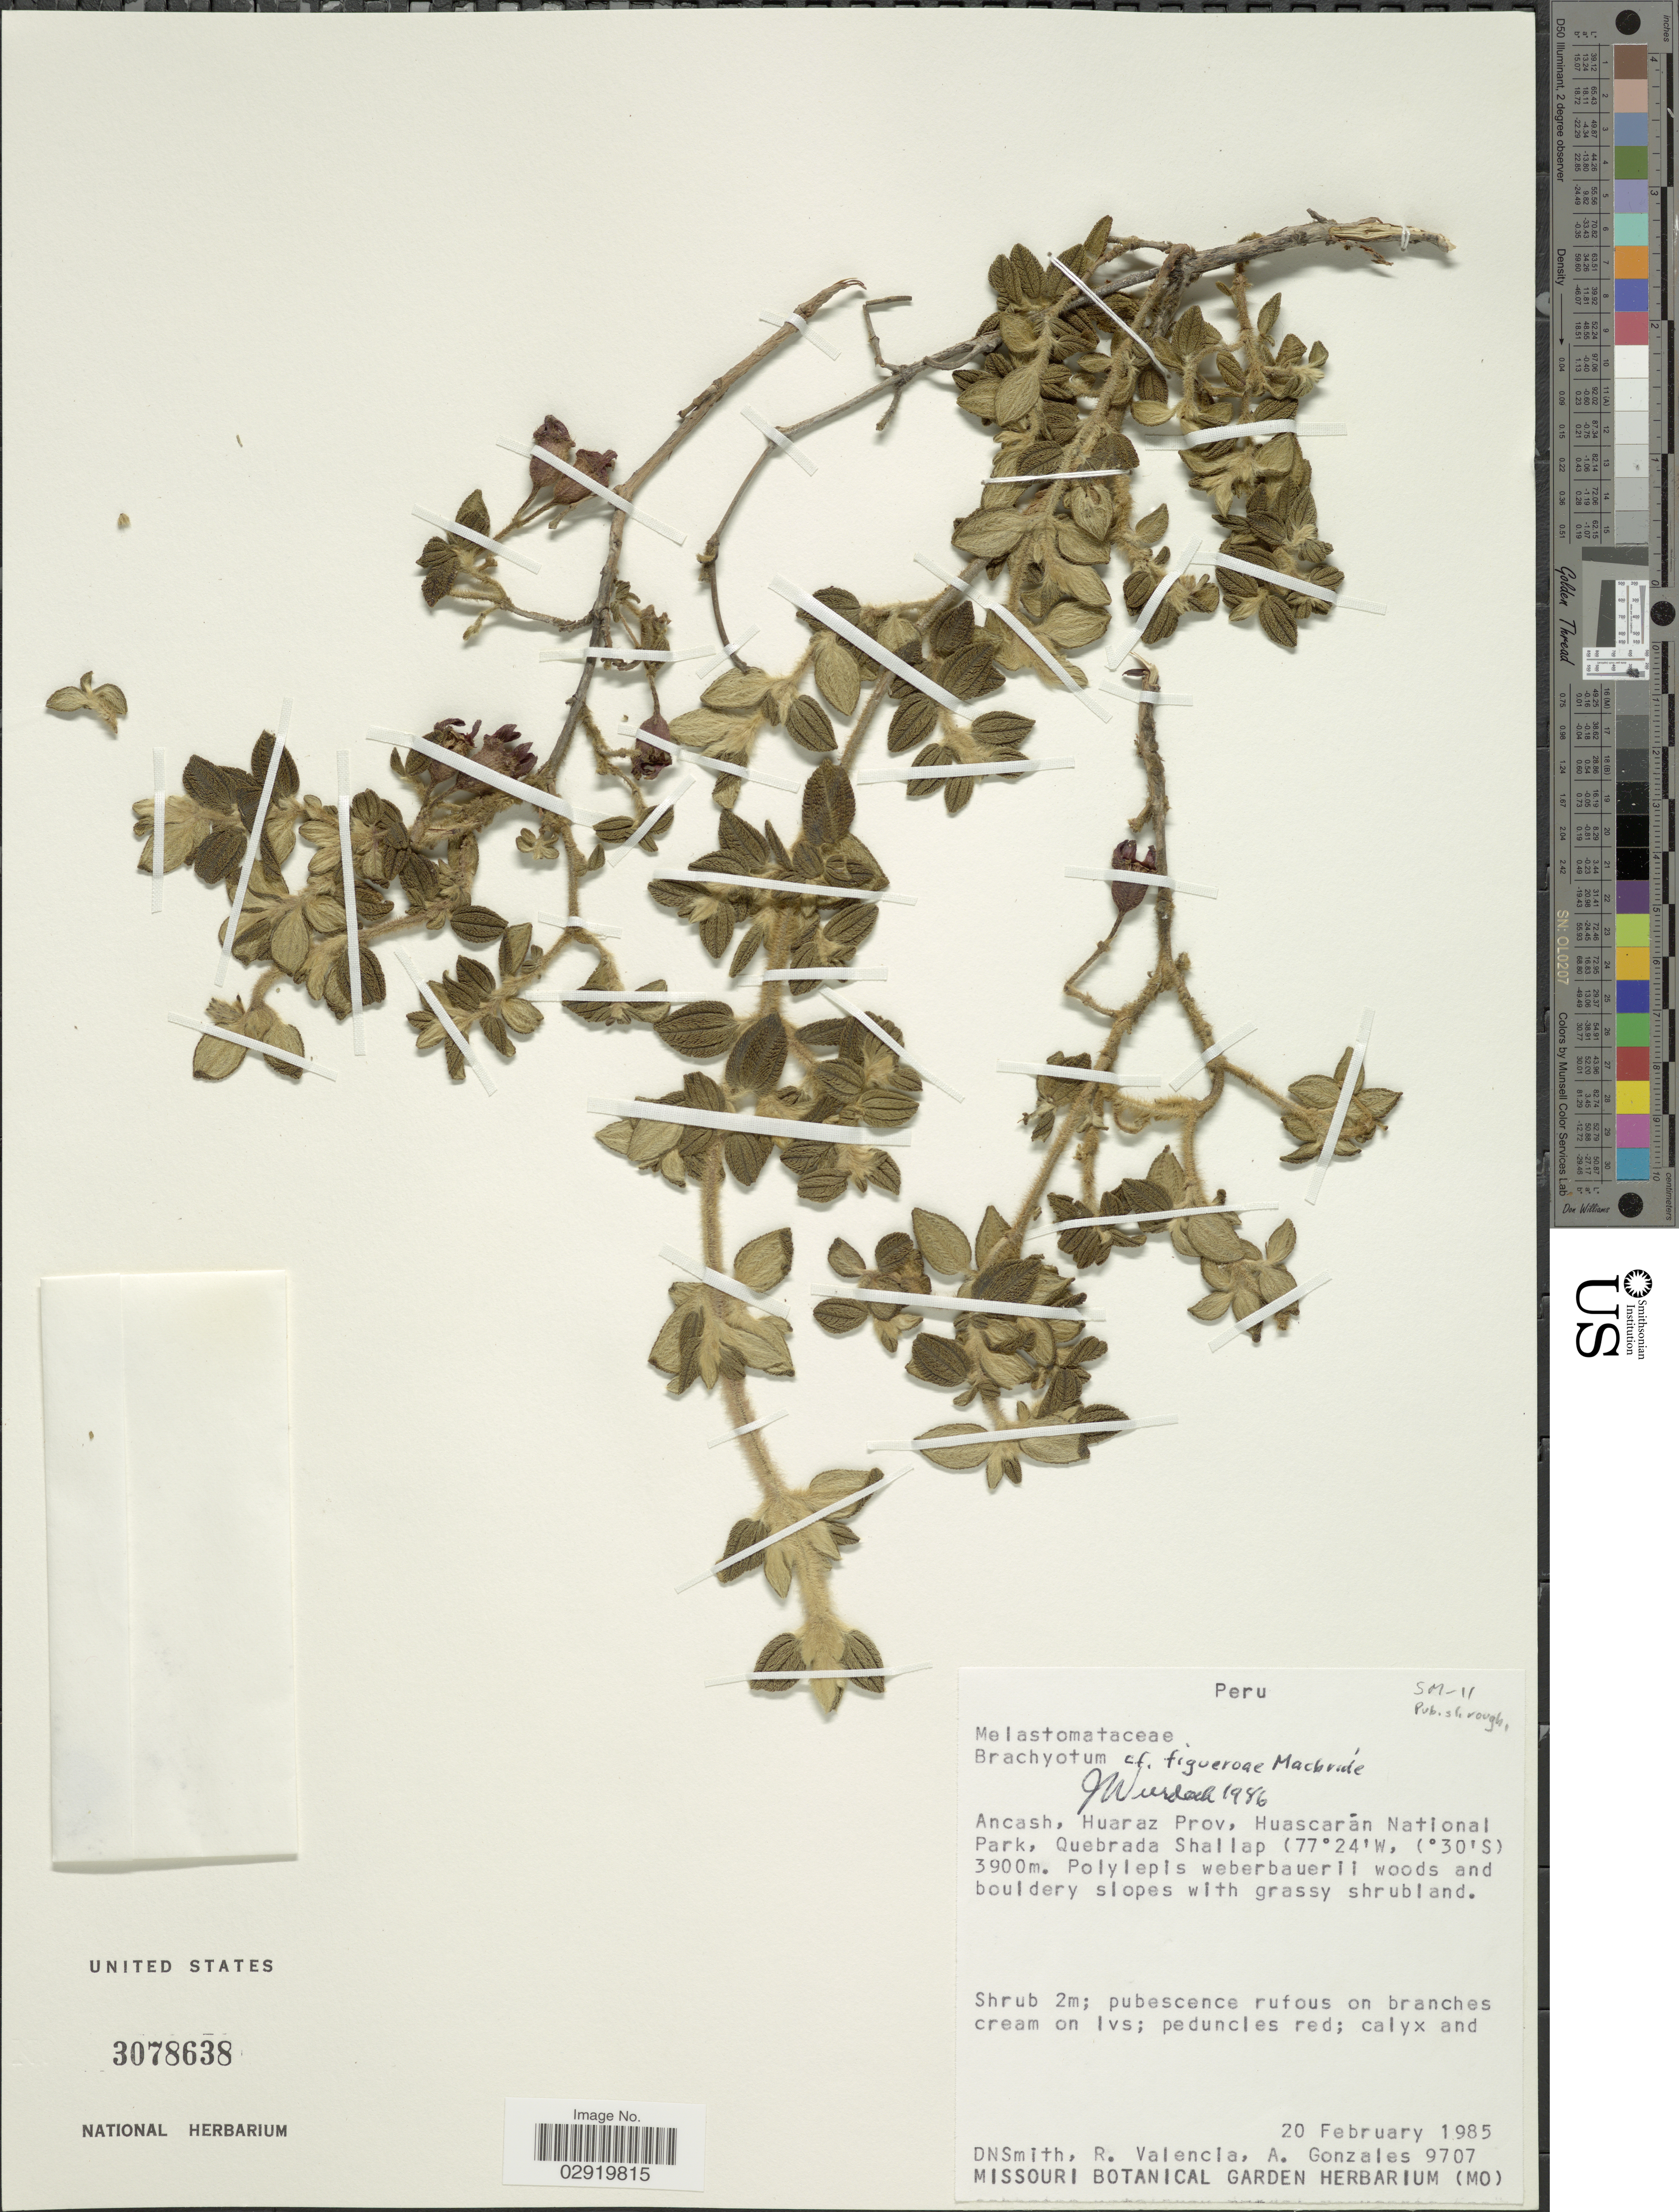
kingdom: Plantae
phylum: Tracheophyta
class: Magnoliopsida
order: Myrtales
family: Melastomataceae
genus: Brachyotum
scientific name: Brachyotum figueroae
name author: J.F. Macbr.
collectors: D. Smith, R. Valencia & A. Gonzáles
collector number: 9707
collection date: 1985-02-20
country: Peru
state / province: Ancash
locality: Huaraz Prov, Huascarán National Park, Quebrada Shallap.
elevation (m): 3900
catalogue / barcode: US 3078638